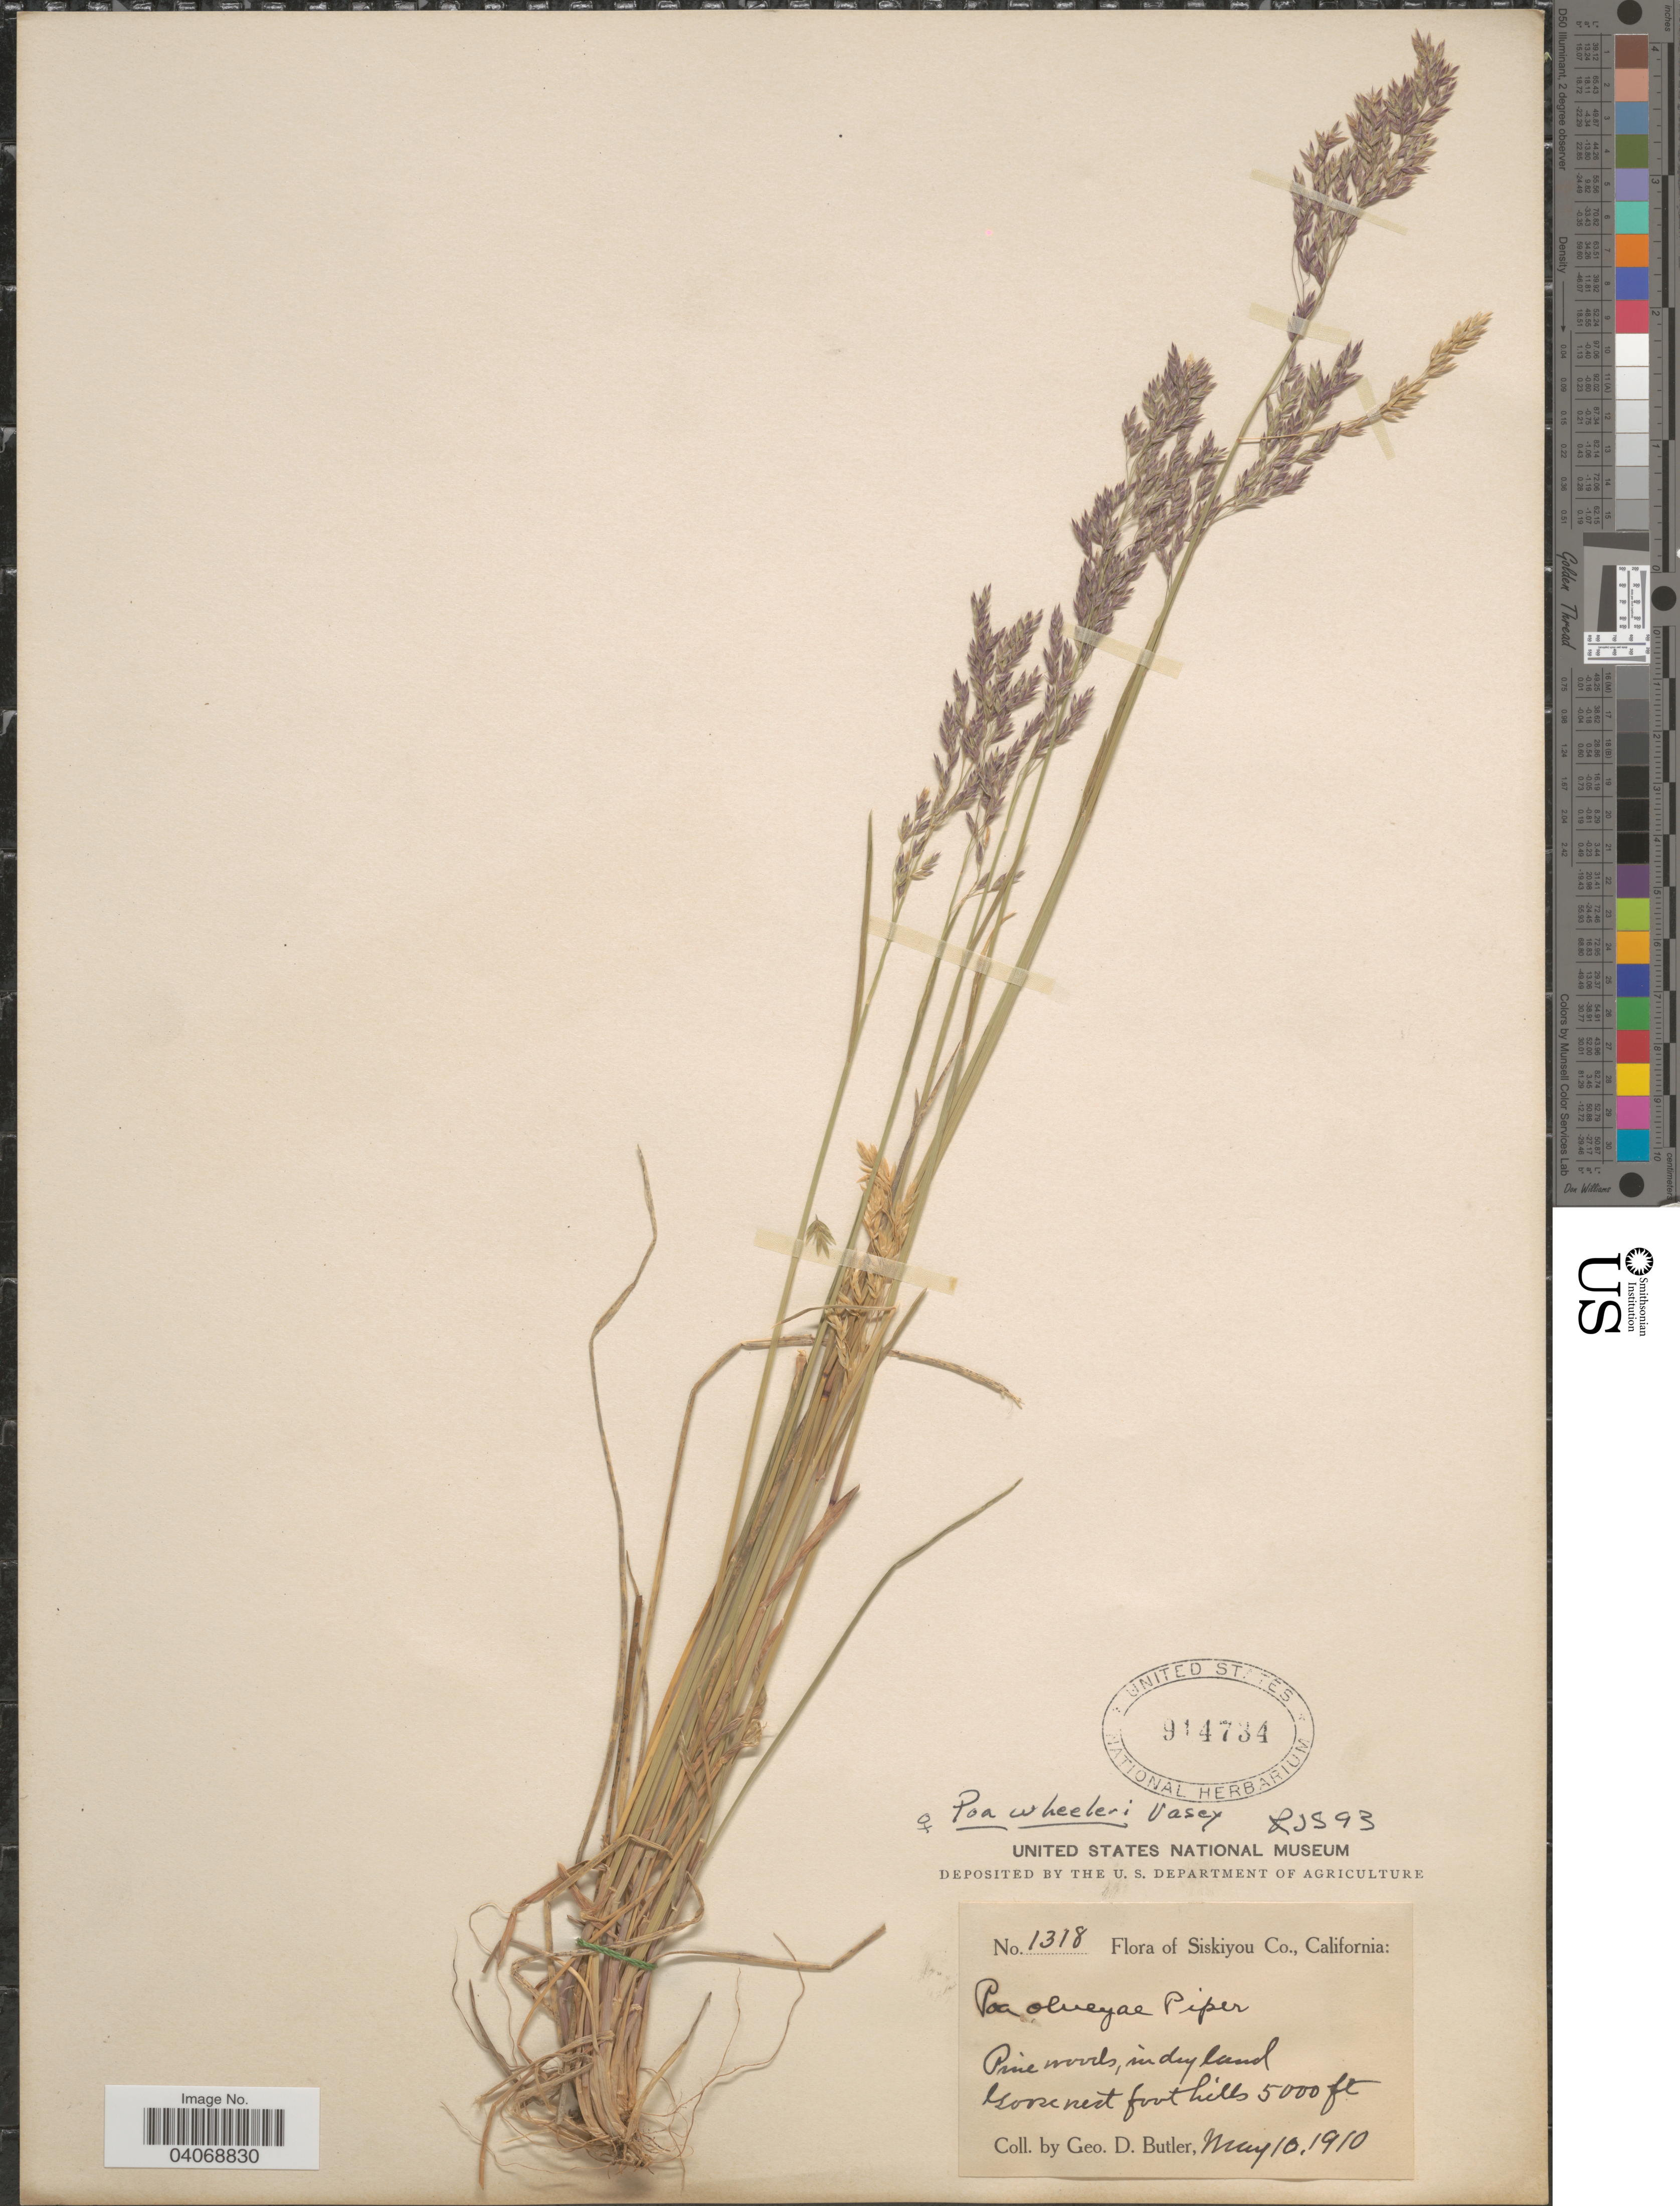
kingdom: Plantae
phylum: Tracheophyta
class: Liliopsida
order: Poales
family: Poaceae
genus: Poa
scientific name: Poa wheeleri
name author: Vasey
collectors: G. D. Butler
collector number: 1318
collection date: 1910-05-10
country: United States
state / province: California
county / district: Siskiyou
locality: Siskiyou Co. Pine woods, in dry land Goose nest foothills.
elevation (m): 1524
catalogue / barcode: US 914734